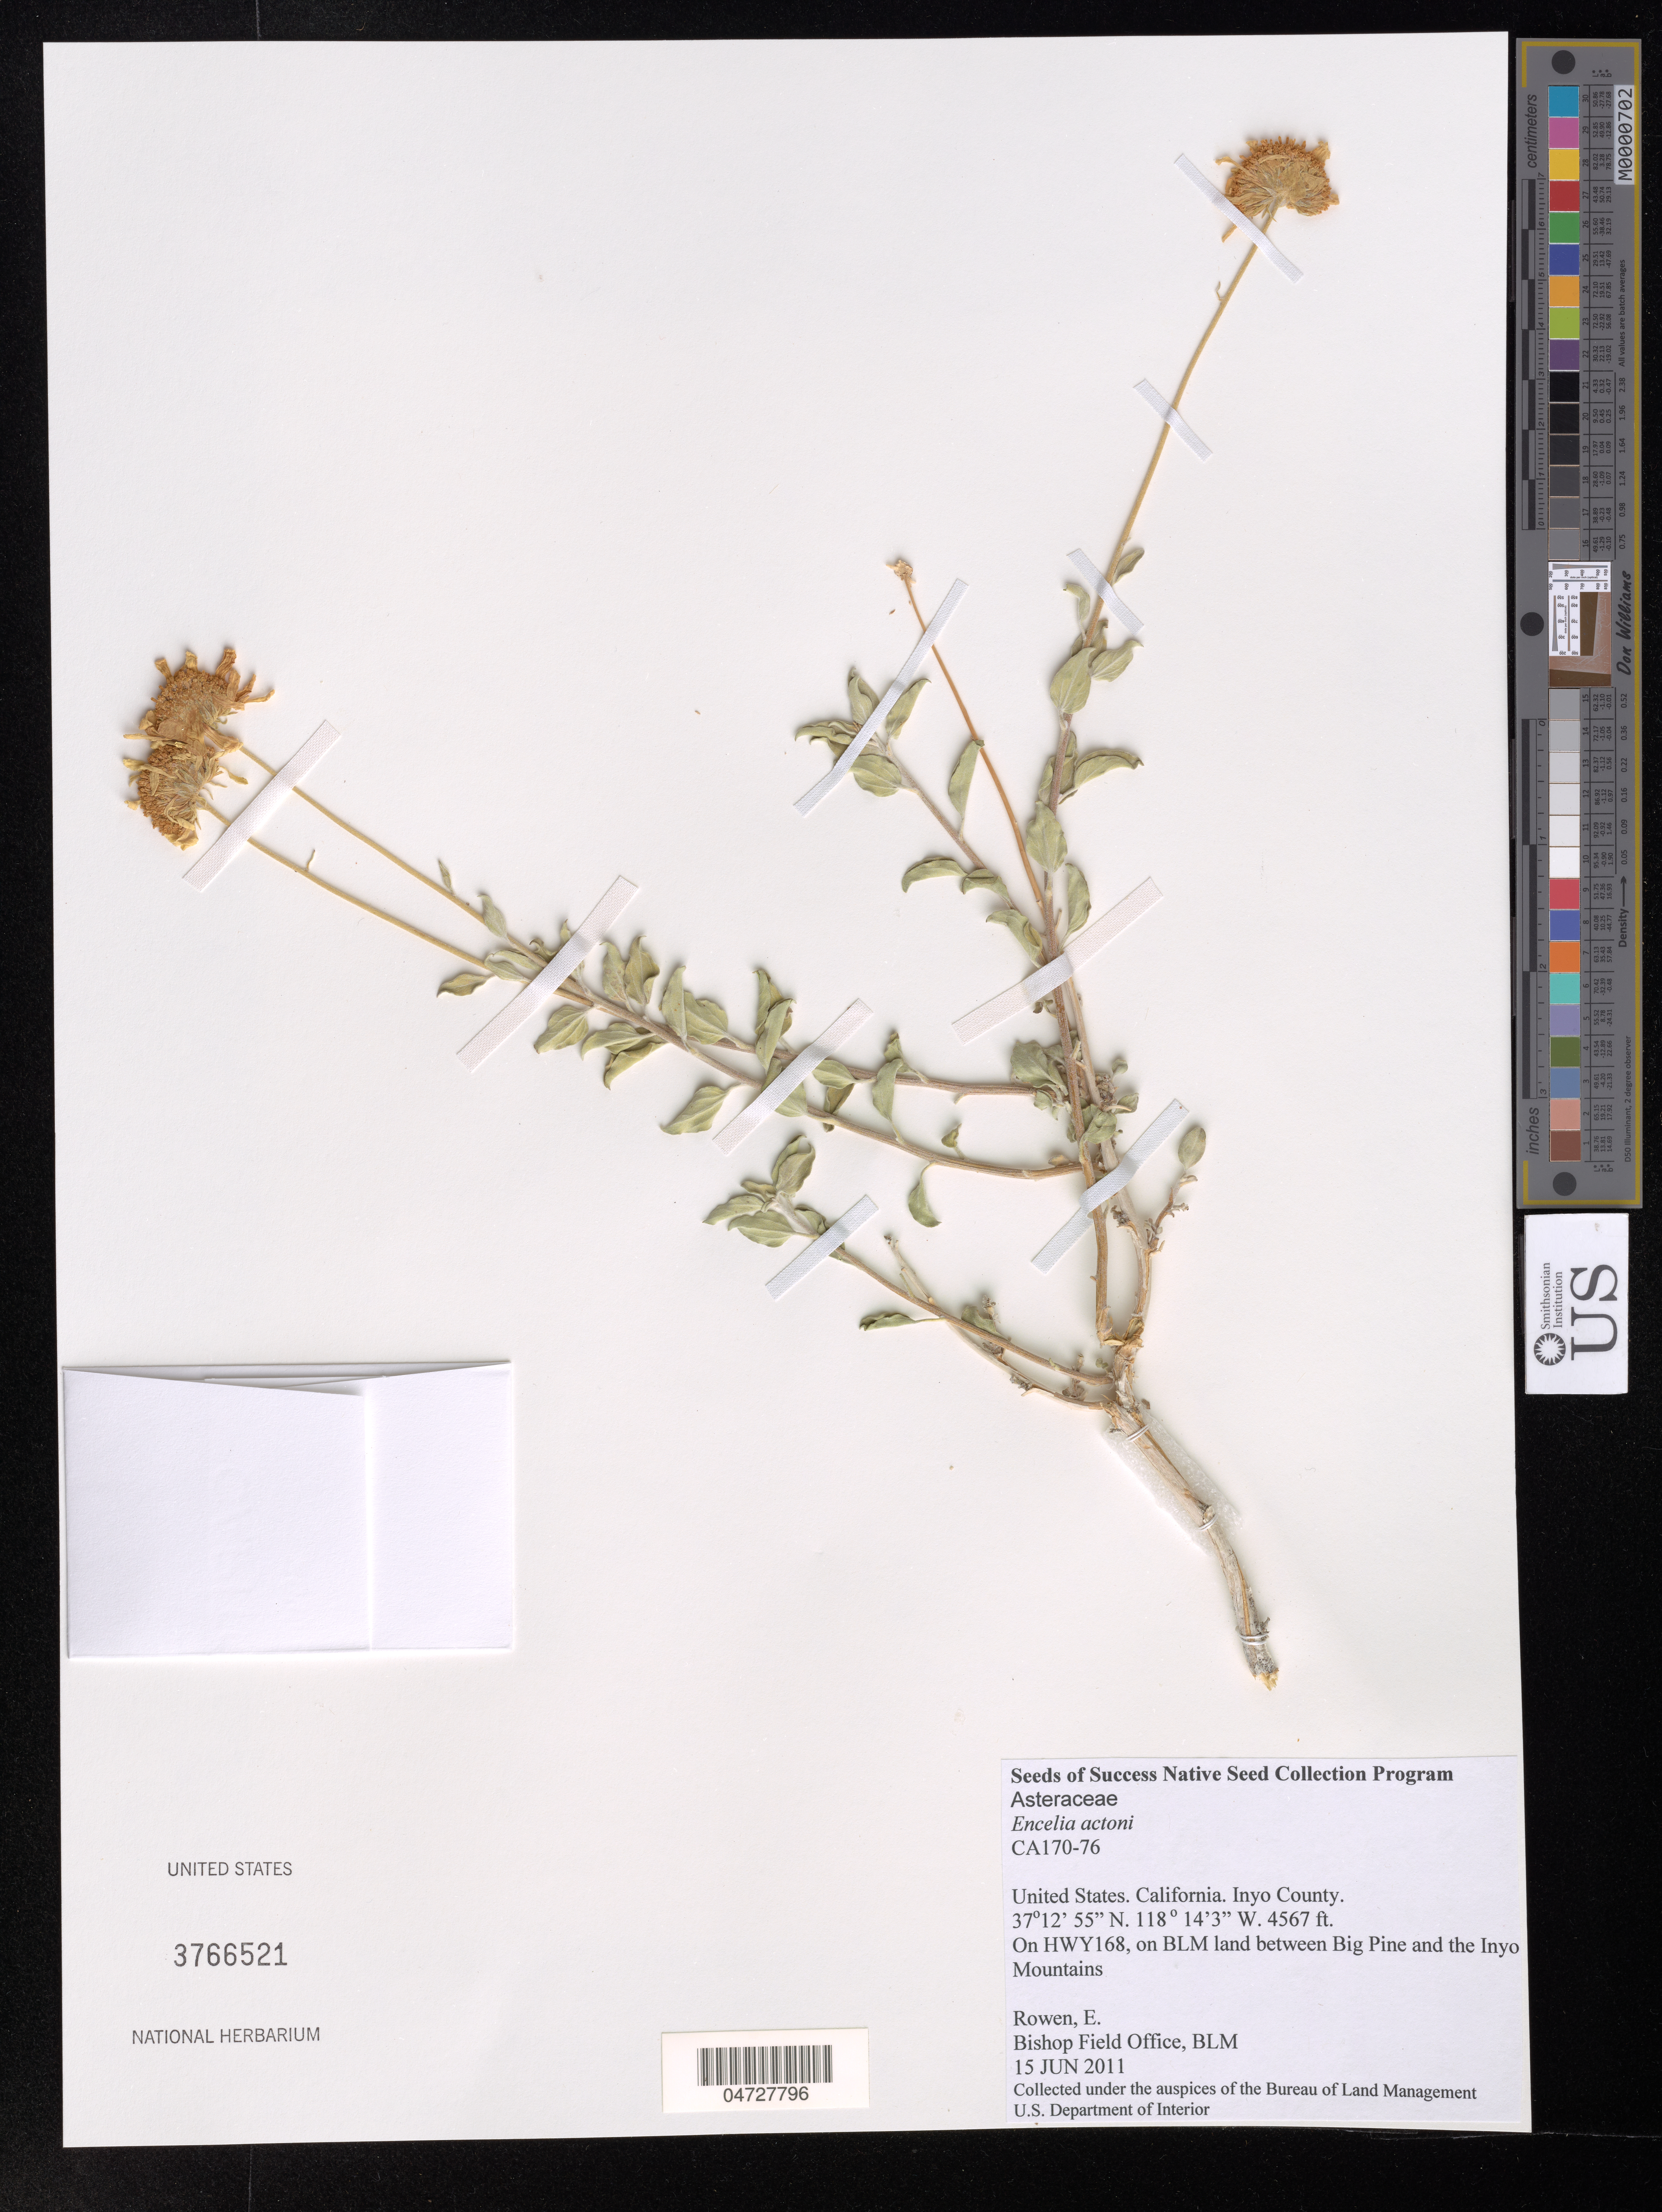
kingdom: Plantae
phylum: Tracheophyta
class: Magnoliopsida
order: Asterales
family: Asteraceae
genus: Encelia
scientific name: Encelia actoni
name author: Elmer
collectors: E. Rowen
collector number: CA170-76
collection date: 2011-06-15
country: United States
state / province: California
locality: Inyo County. On HWY168, on BLM land between Big Pine and the Inyo Mountains.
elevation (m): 1392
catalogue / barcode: US 3766521